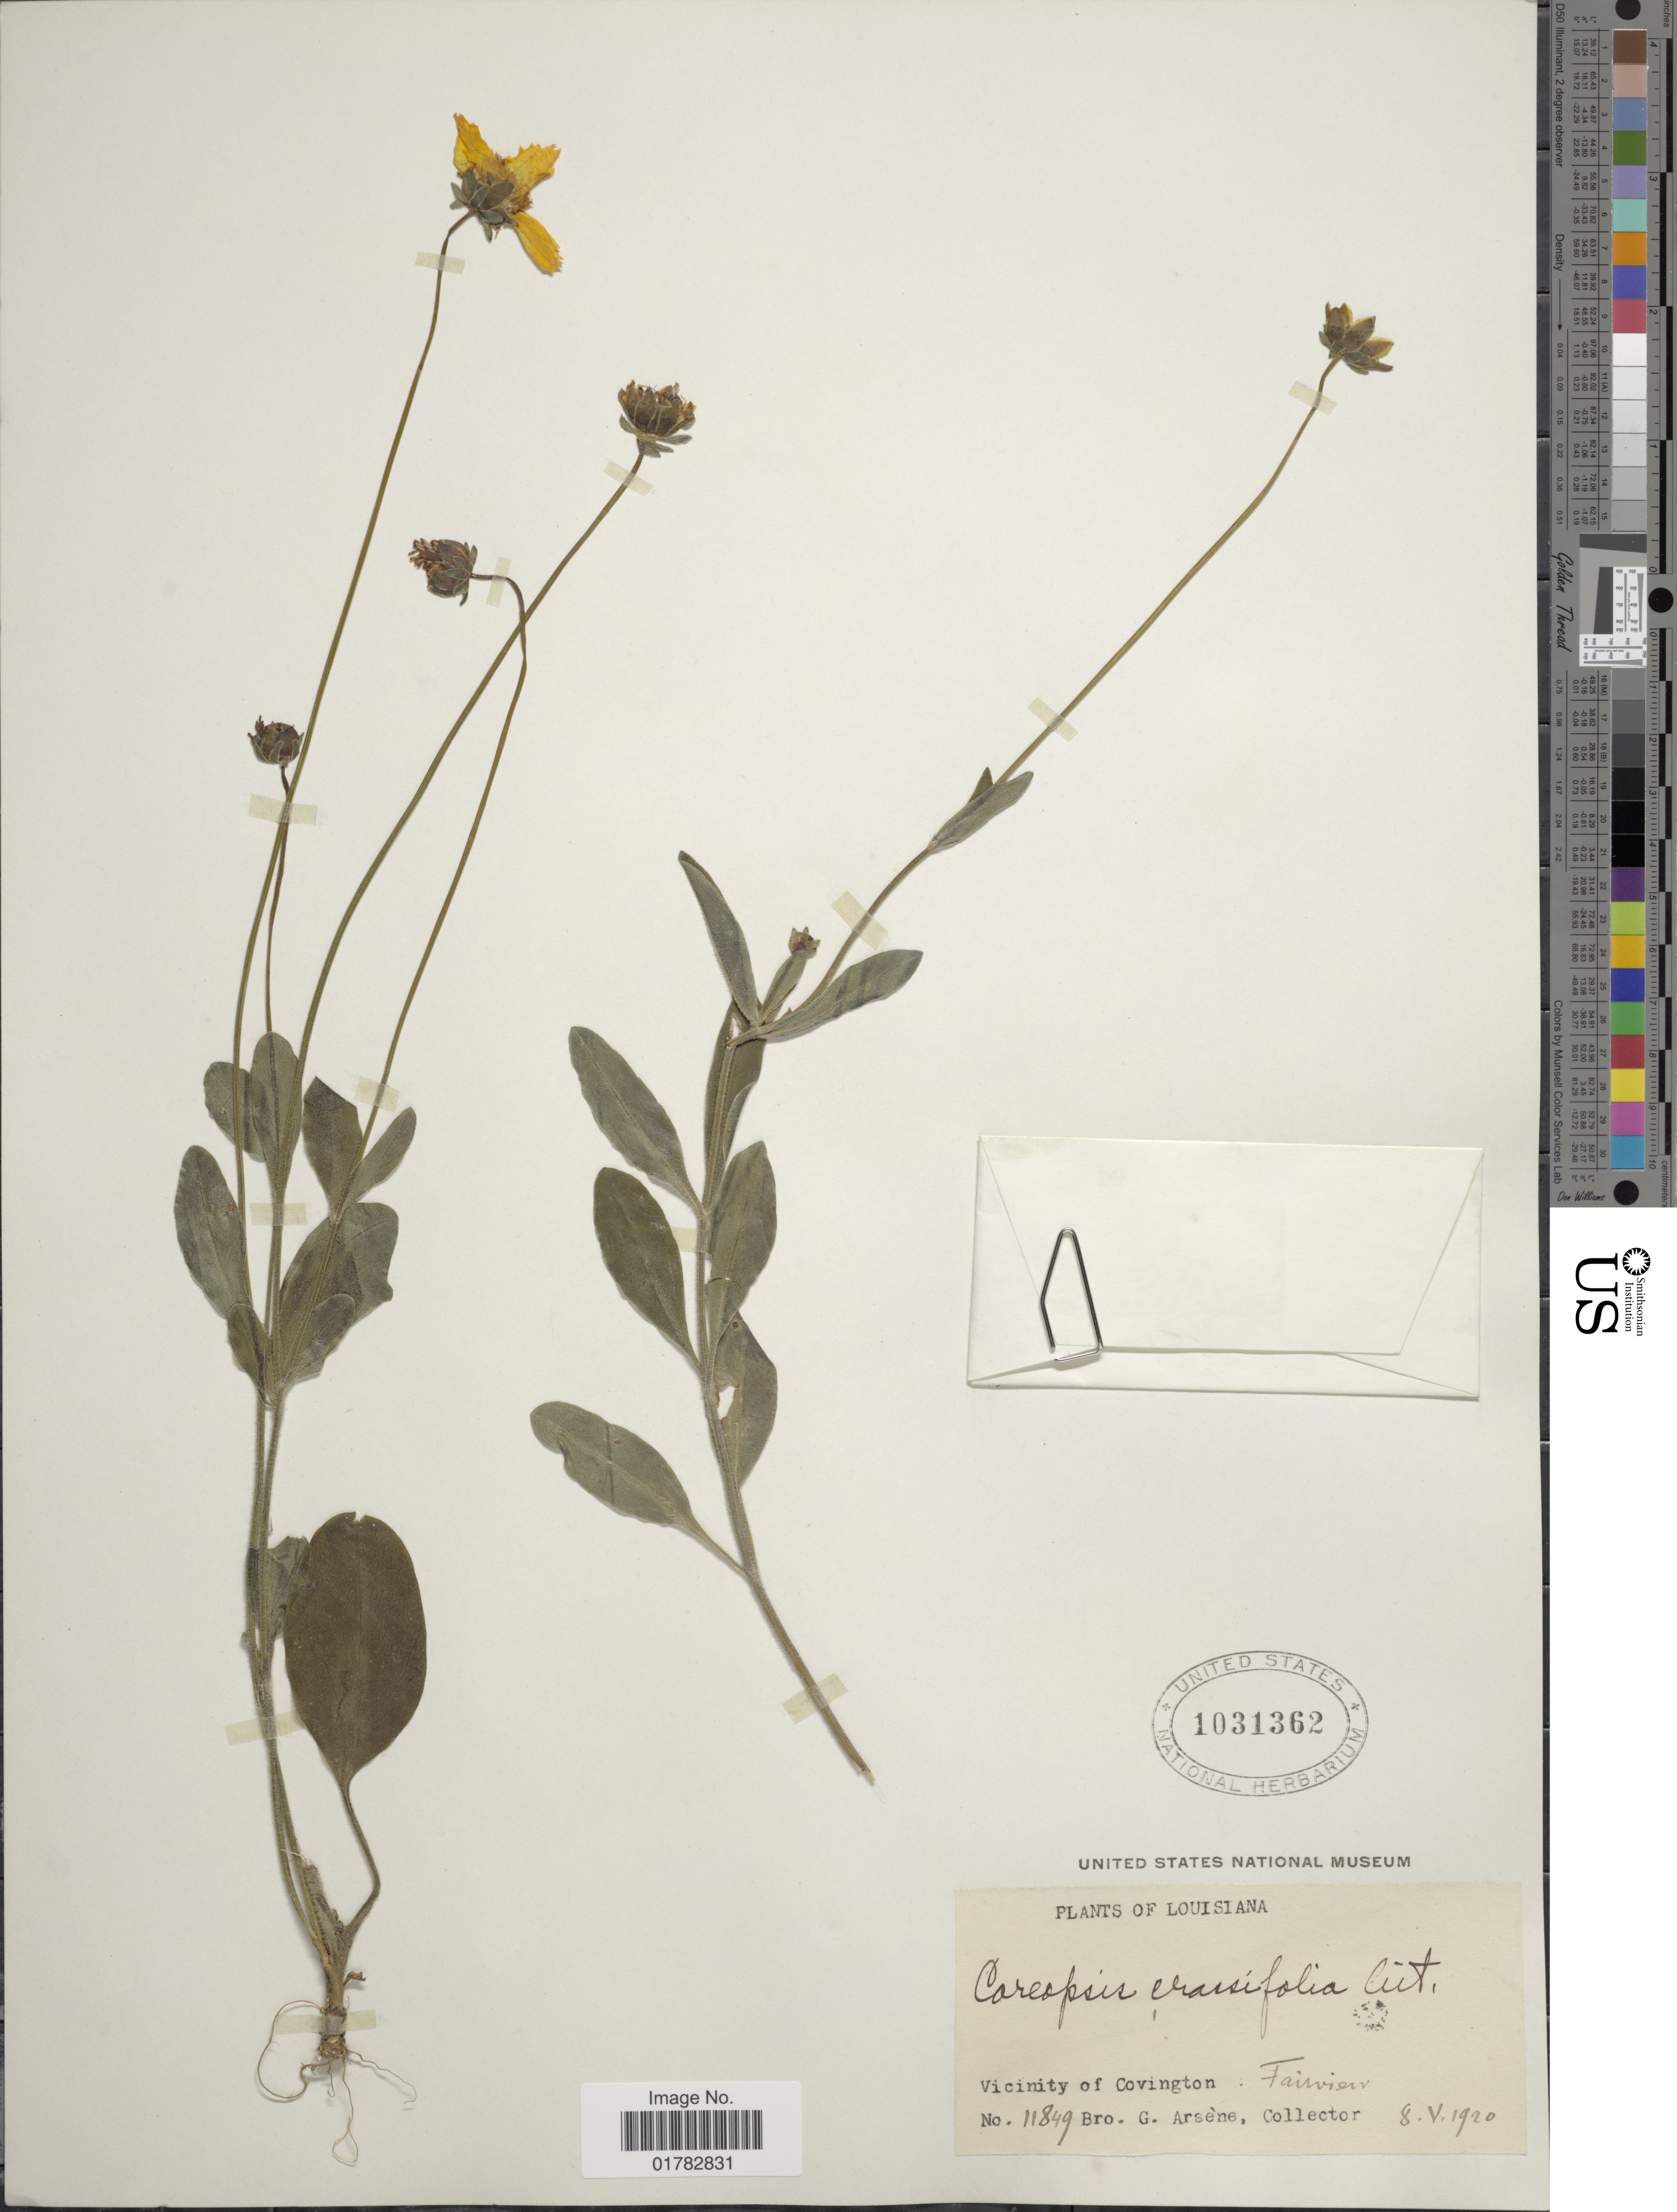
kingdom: Plantae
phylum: Tracheophyta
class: Magnoliopsida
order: Asterales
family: Asteraceae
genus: Coreopsis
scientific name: Coreopsis lanceolata var. villosa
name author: Michx.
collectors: Bro. G. Arsène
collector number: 11849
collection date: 1920-05-08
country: United States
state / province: Louisiana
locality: Vicinity of Covington, Fairview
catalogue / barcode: US 1031362